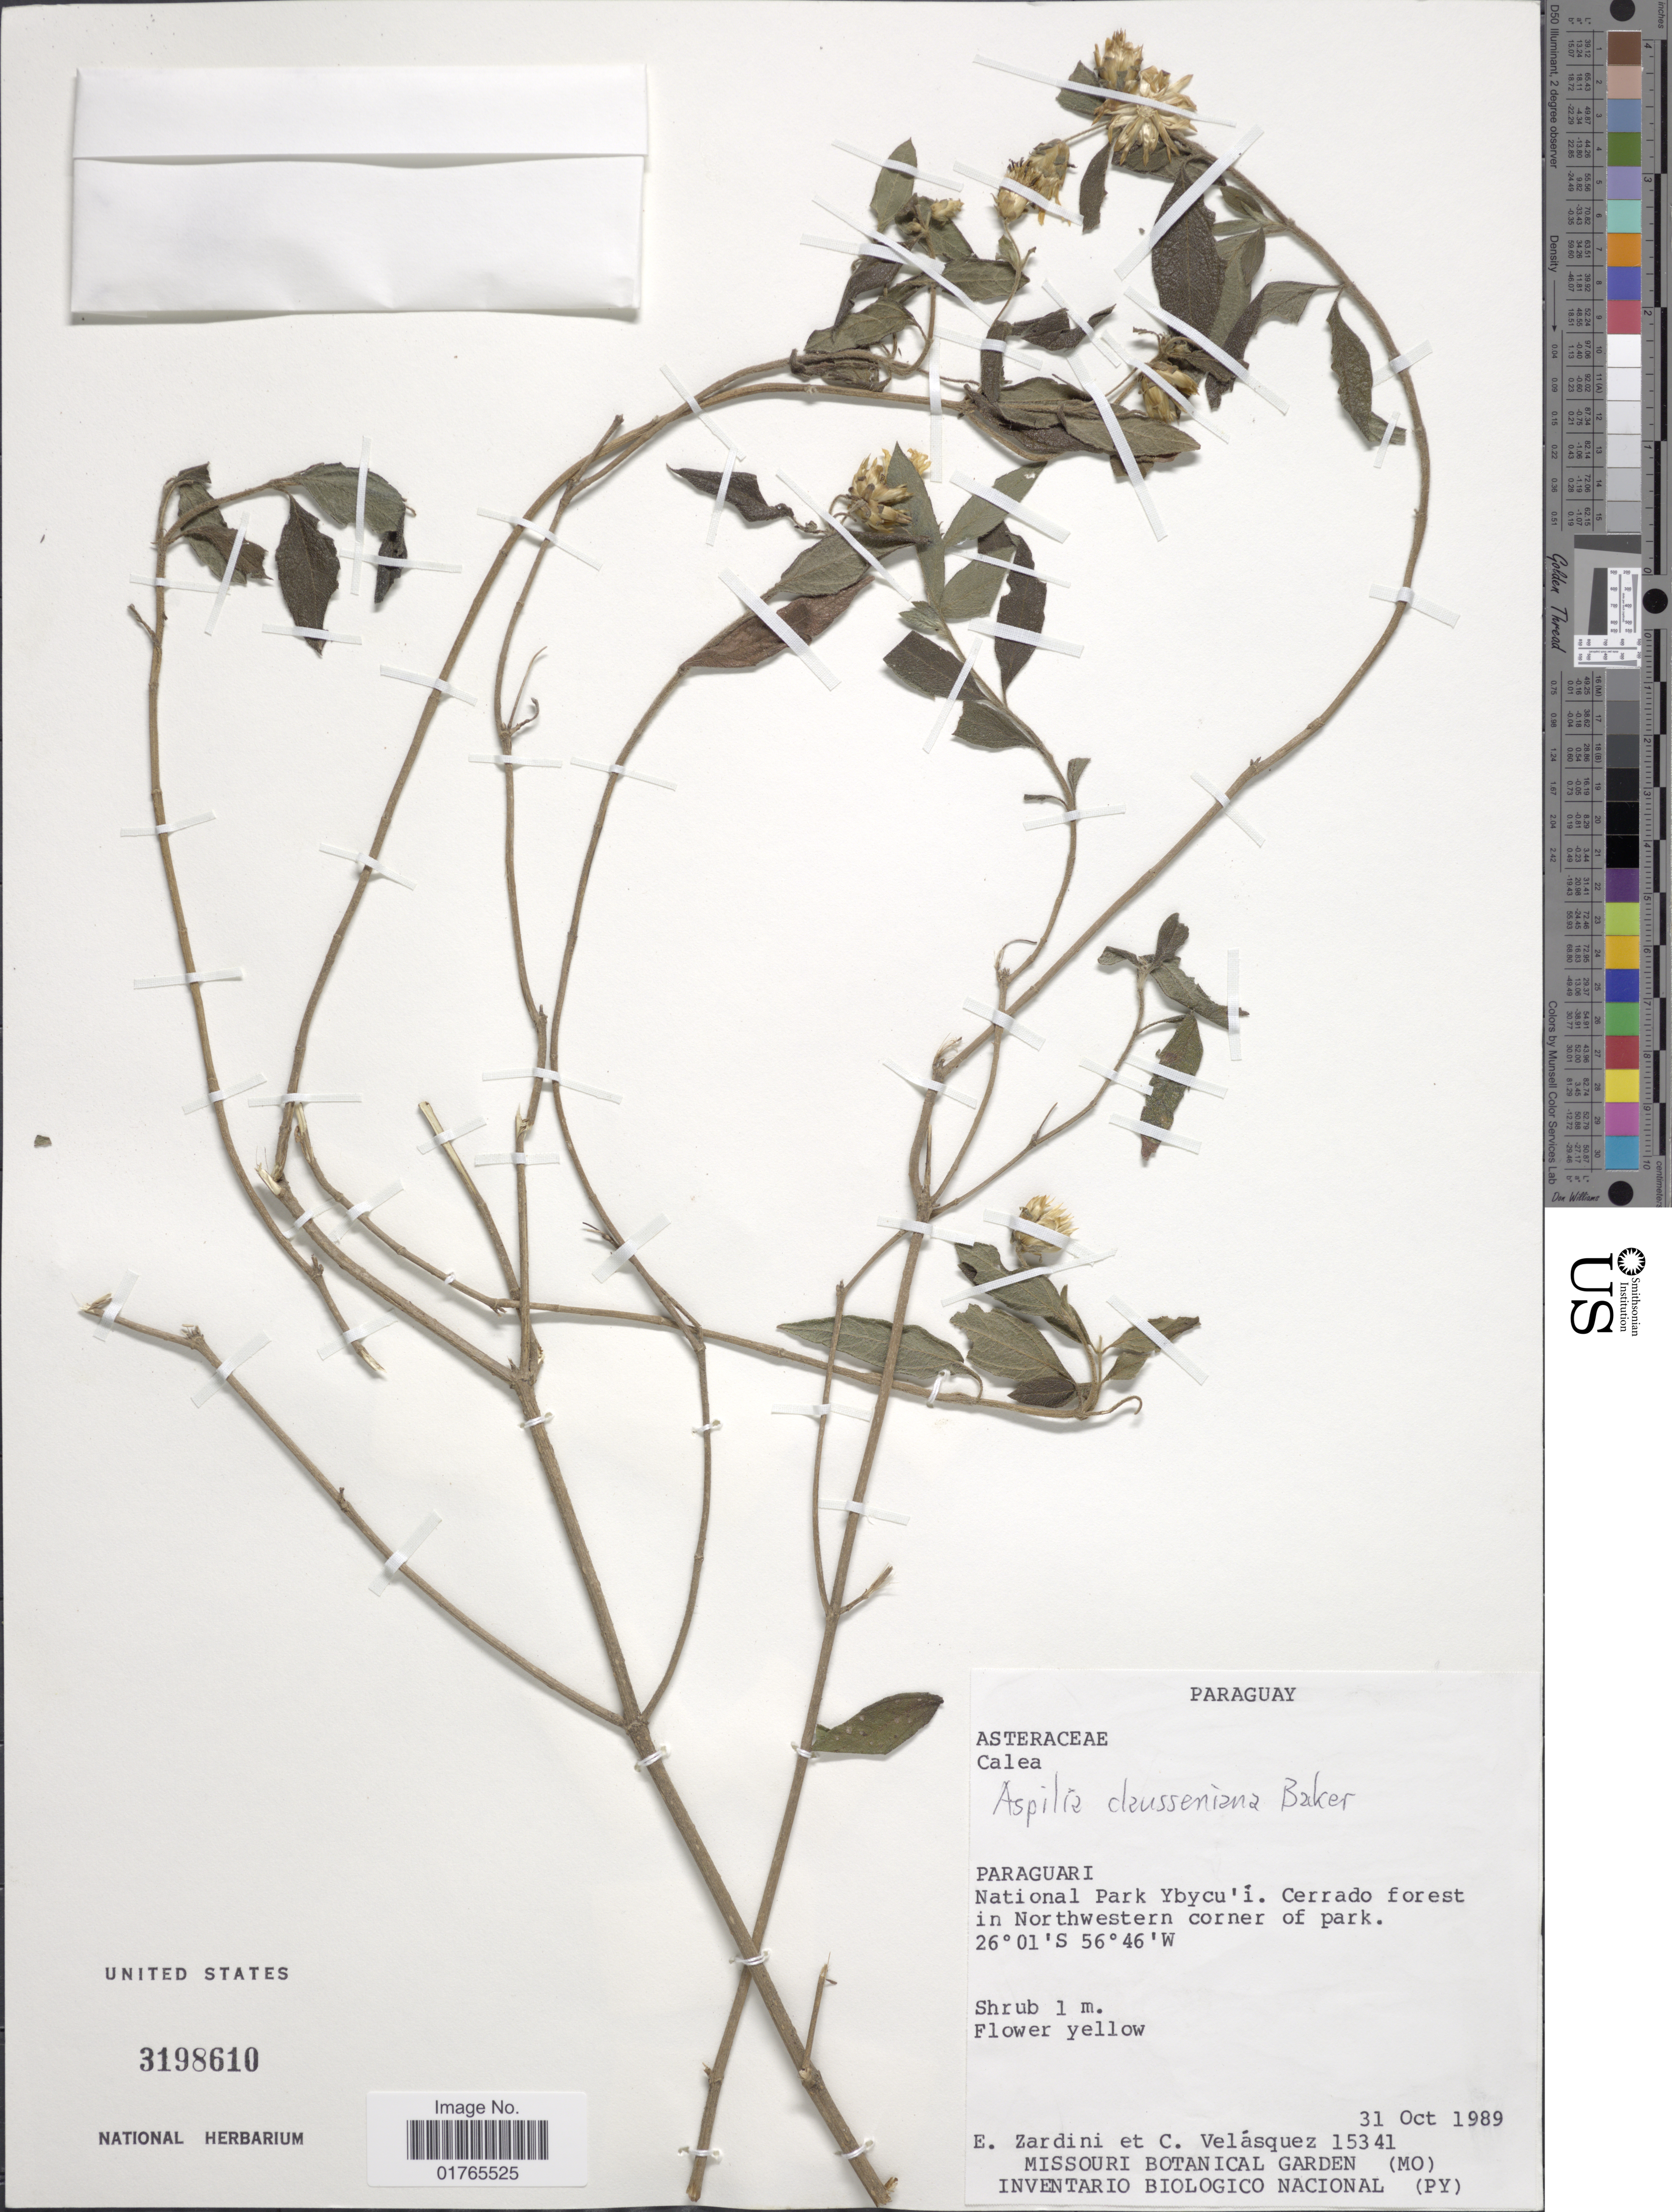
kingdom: Plantae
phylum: Tracheophyta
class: Magnoliopsida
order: Asterales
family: Asteraceae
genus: Aspilia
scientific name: Aspilia clausseniana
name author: Baker in Mart.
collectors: E. M. Zardini & C. Velásquez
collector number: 15341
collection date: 1989-10-31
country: Paraguay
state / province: Paraguari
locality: National Park Ybycu'i, Cerrado forest in Northwestern corner of park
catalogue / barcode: US 3198610